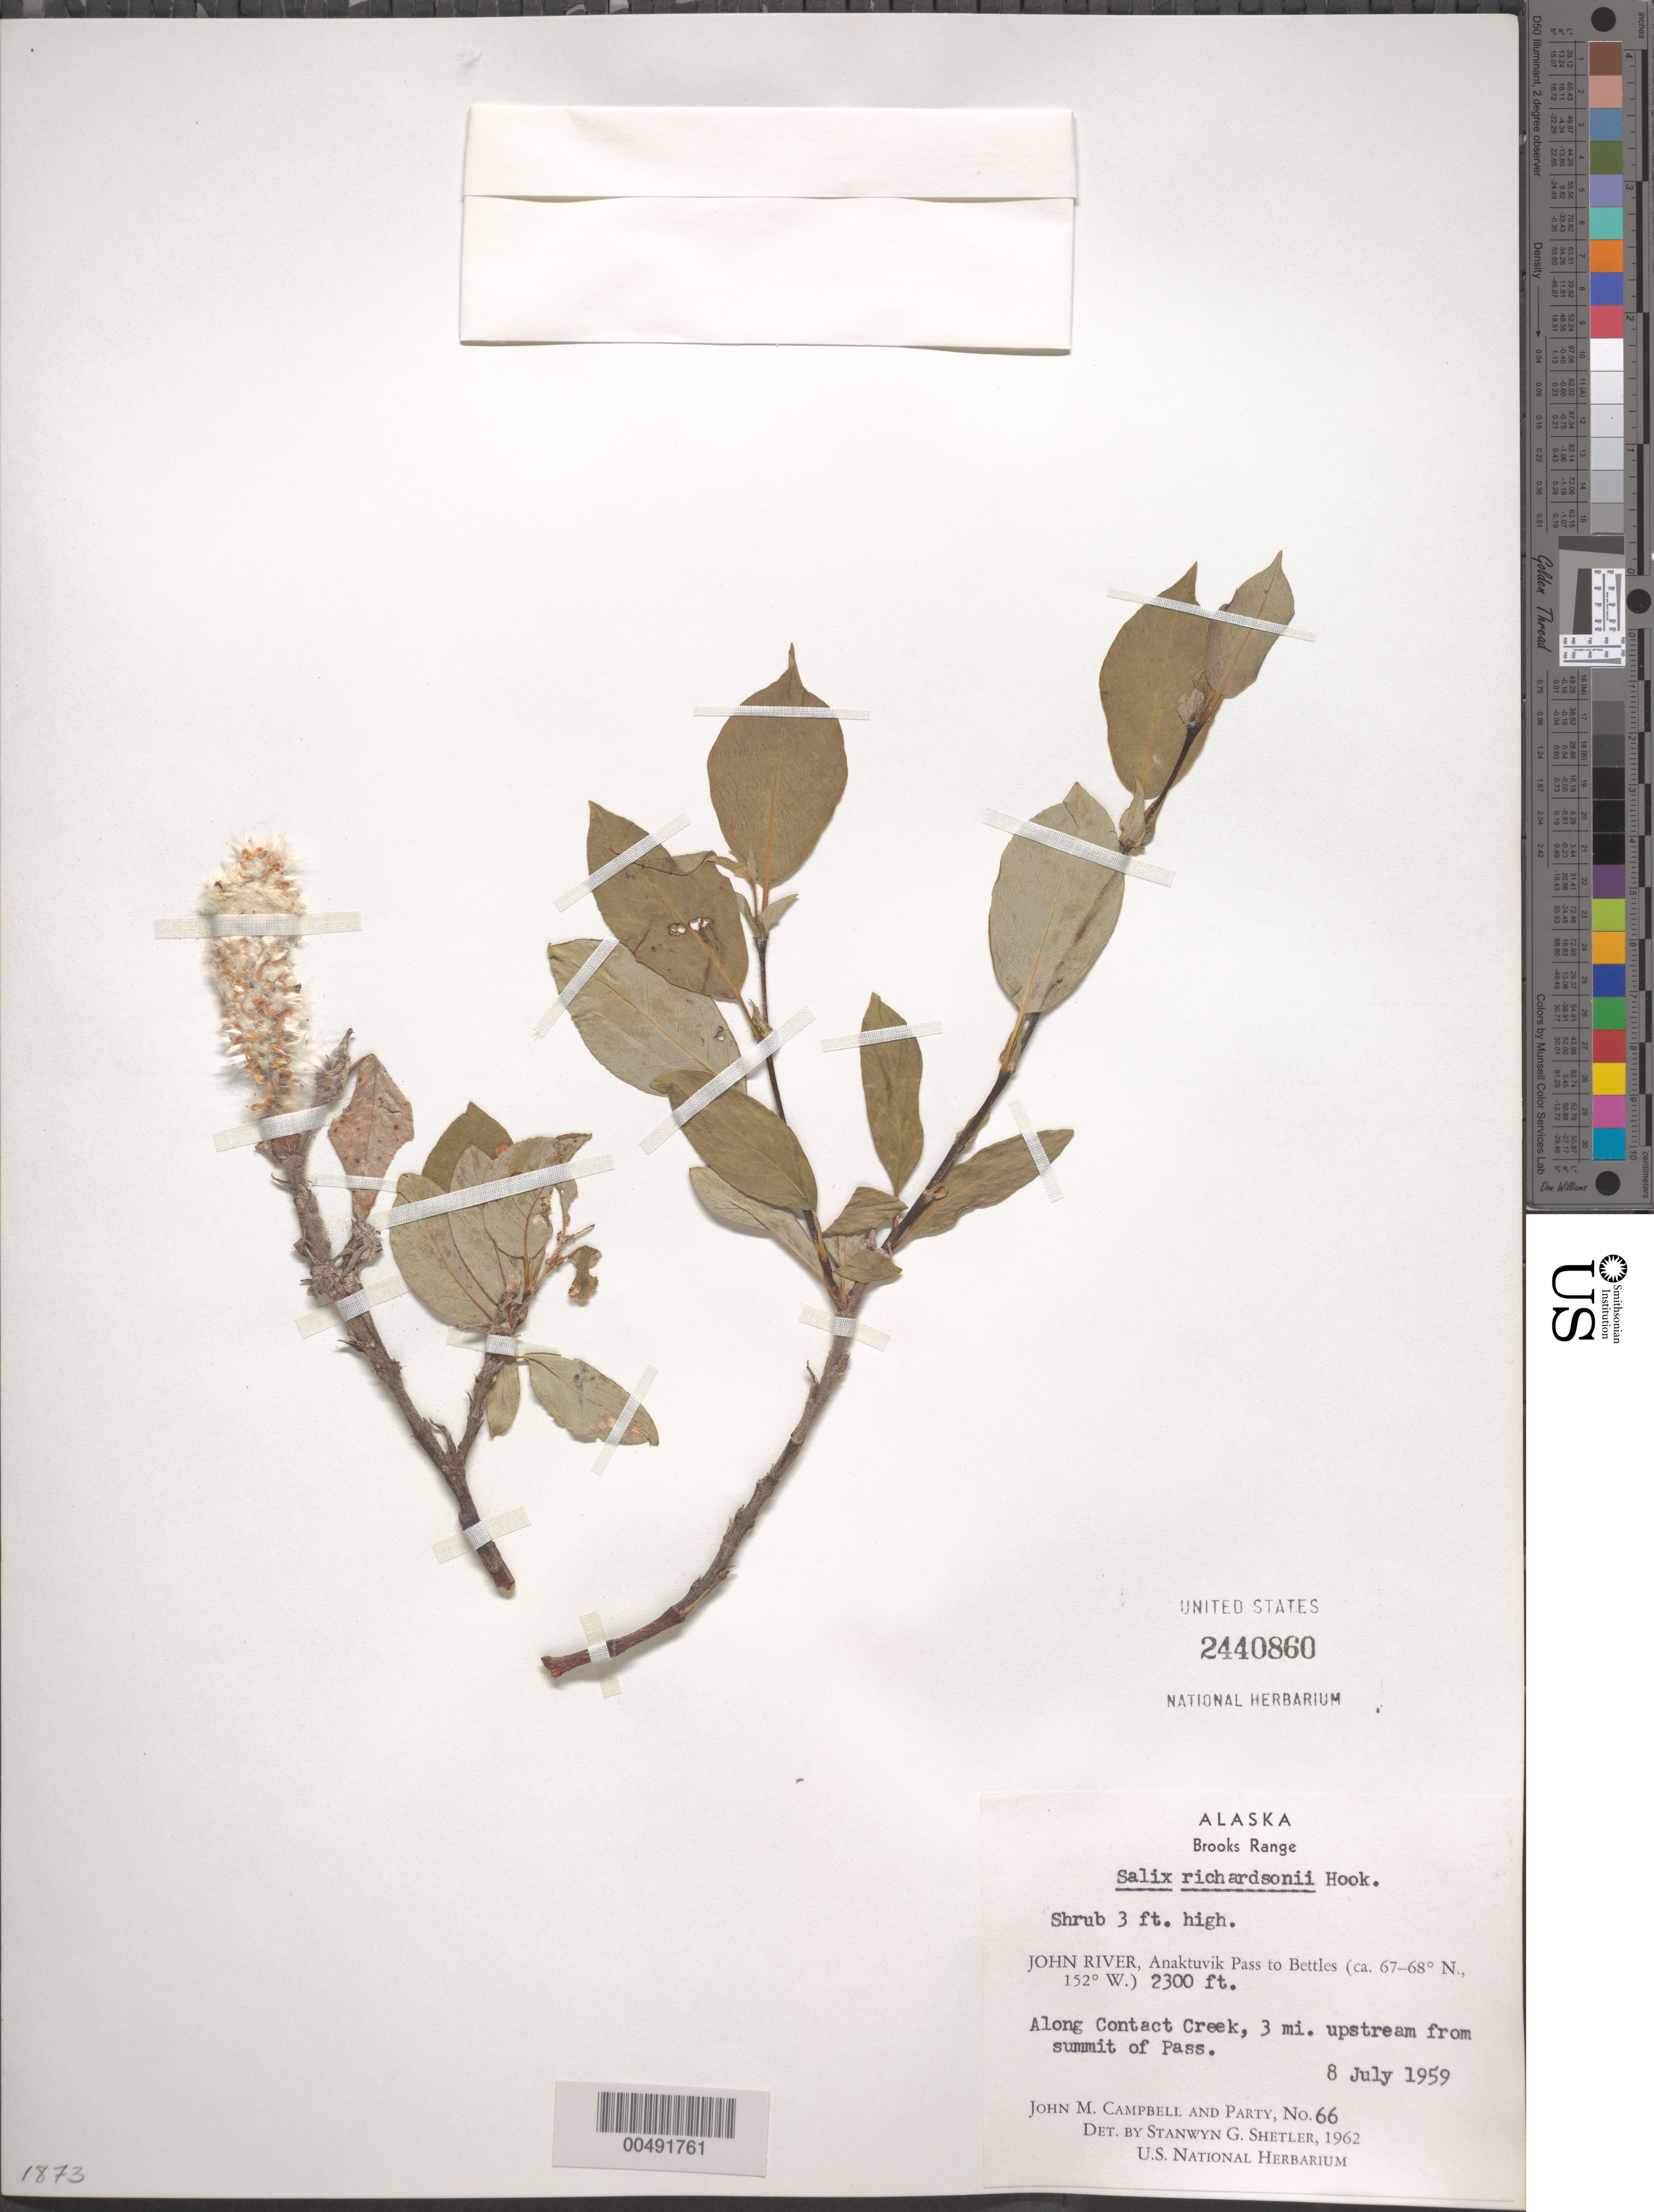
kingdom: Plantae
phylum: Tracheophyta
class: Magnoliopsida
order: Malpighiales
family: Salicaceae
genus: Salix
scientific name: Salix richardsonii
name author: Hook.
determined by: Shetler, Stanwyn G., (US), NMNH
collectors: J. M. Campbell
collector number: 66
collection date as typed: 08 Jul 1959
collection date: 1959-07-08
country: United States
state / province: Alaska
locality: Brooks Range, John River, 3 mi. upstream from summit of Anaktuvuk Pass, along Contact Creek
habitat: along creek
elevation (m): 701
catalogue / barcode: US 2440860